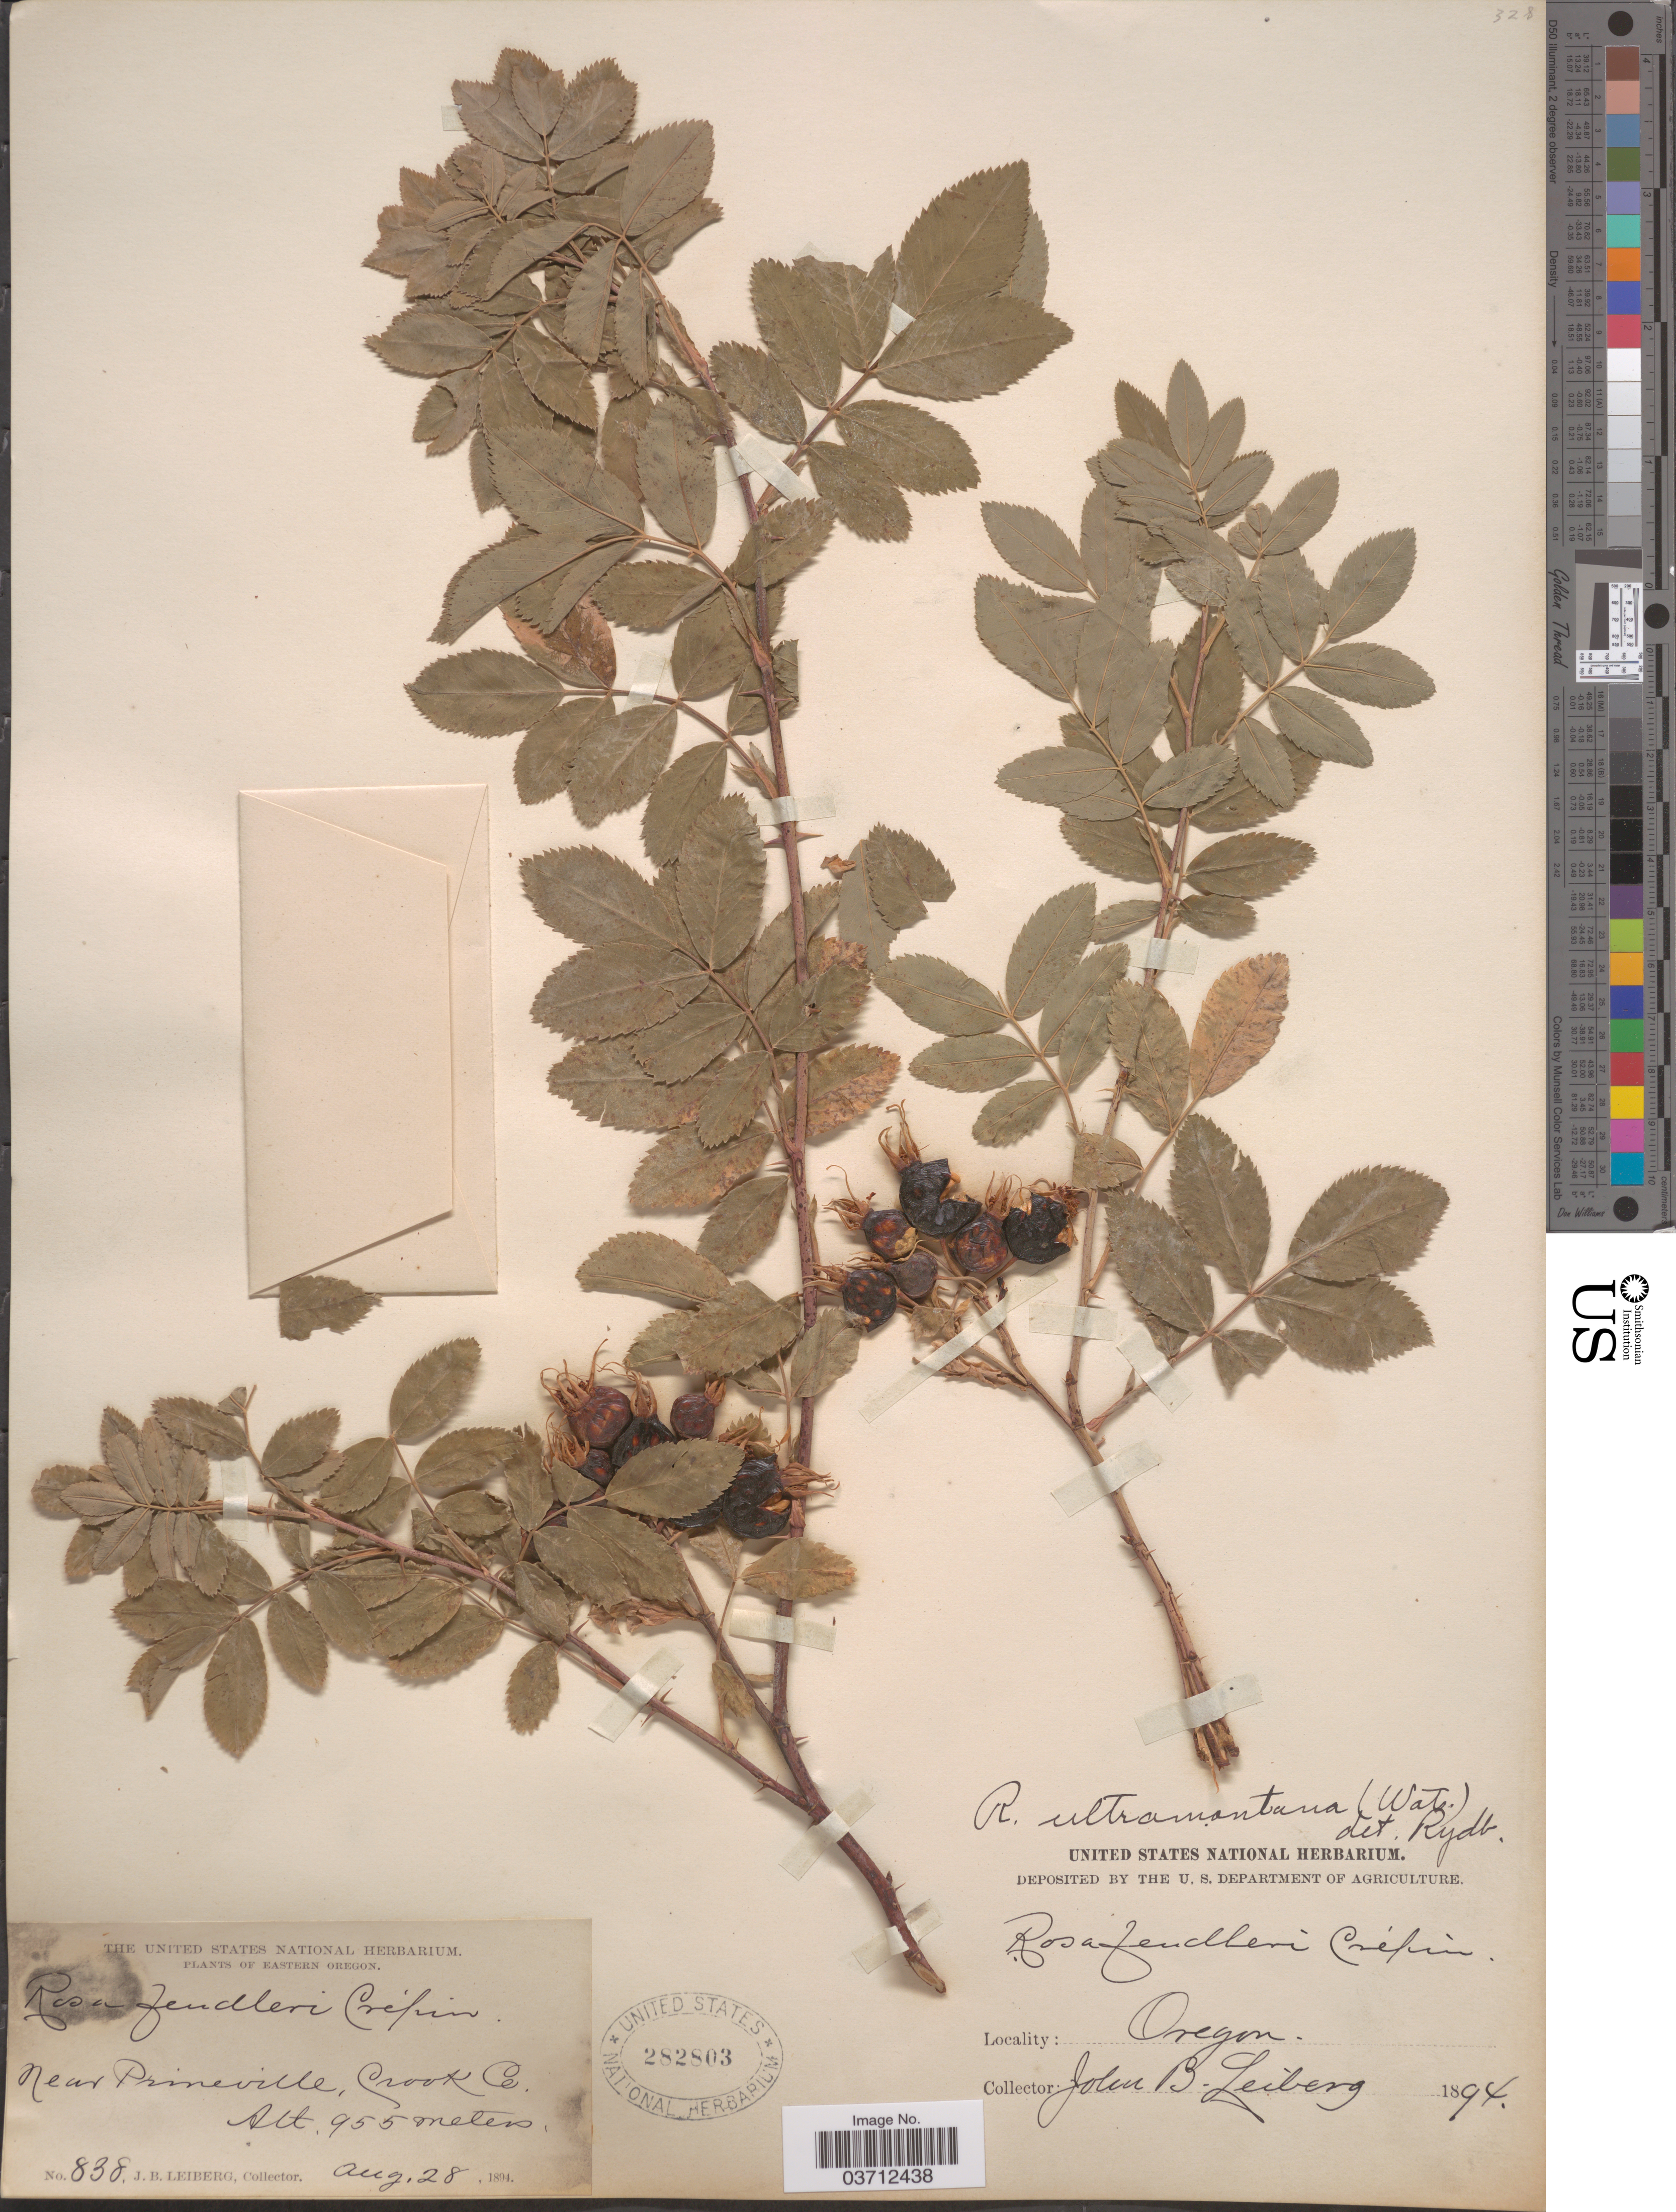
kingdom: Plantae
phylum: Tracheophyta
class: Magnoliopsida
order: Rosales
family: Rosaceae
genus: Rosa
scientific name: Rosa woodsii var. ultramontana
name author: Lindl.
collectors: J. B. Leiberg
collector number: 838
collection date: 1894-08-28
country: United States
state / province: Oregon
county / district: Crook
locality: Eastern Oregon. Near Prineville, Crook Co.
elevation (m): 955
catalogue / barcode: US 282803